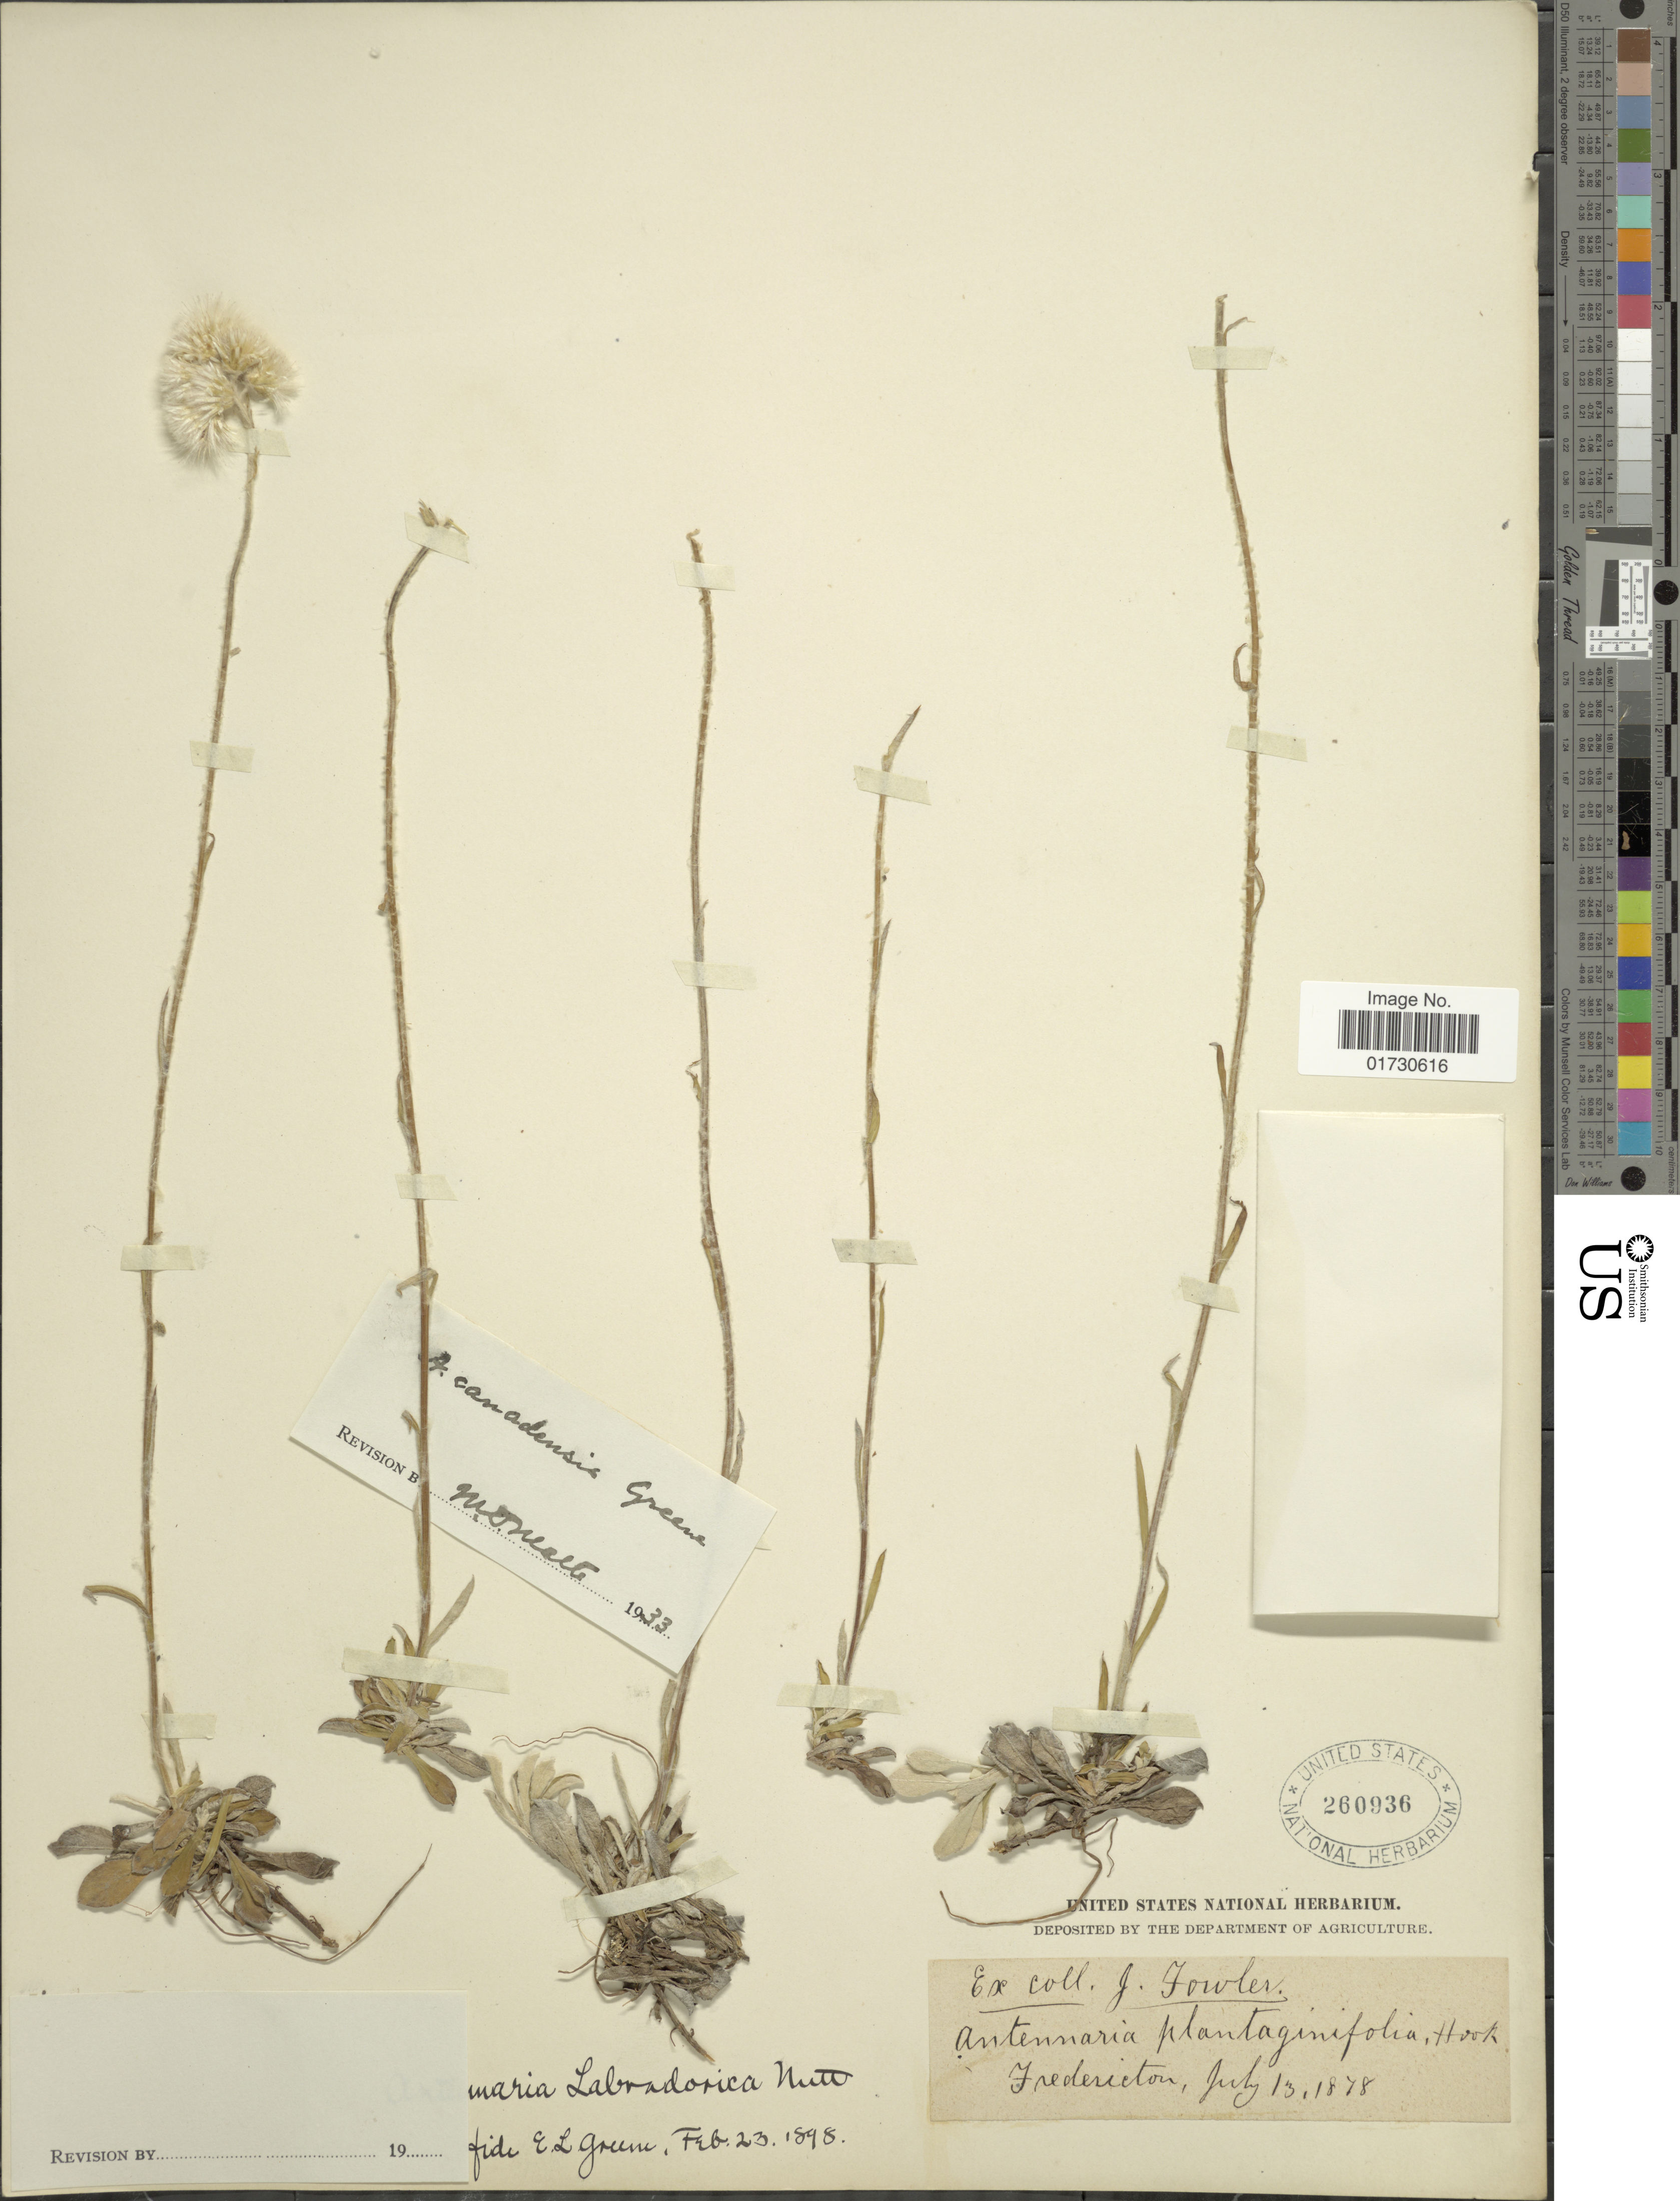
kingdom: Plantae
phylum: Tracheophyta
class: Magnoliopsida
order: Asterales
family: Asteraceae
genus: Antennaria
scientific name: Antennaria canadensis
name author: Greene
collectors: ex herb. J. Fowler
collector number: s.n.q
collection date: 1878-07-13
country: Canada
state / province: New Brunswick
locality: Fredericton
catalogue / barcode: US 260936